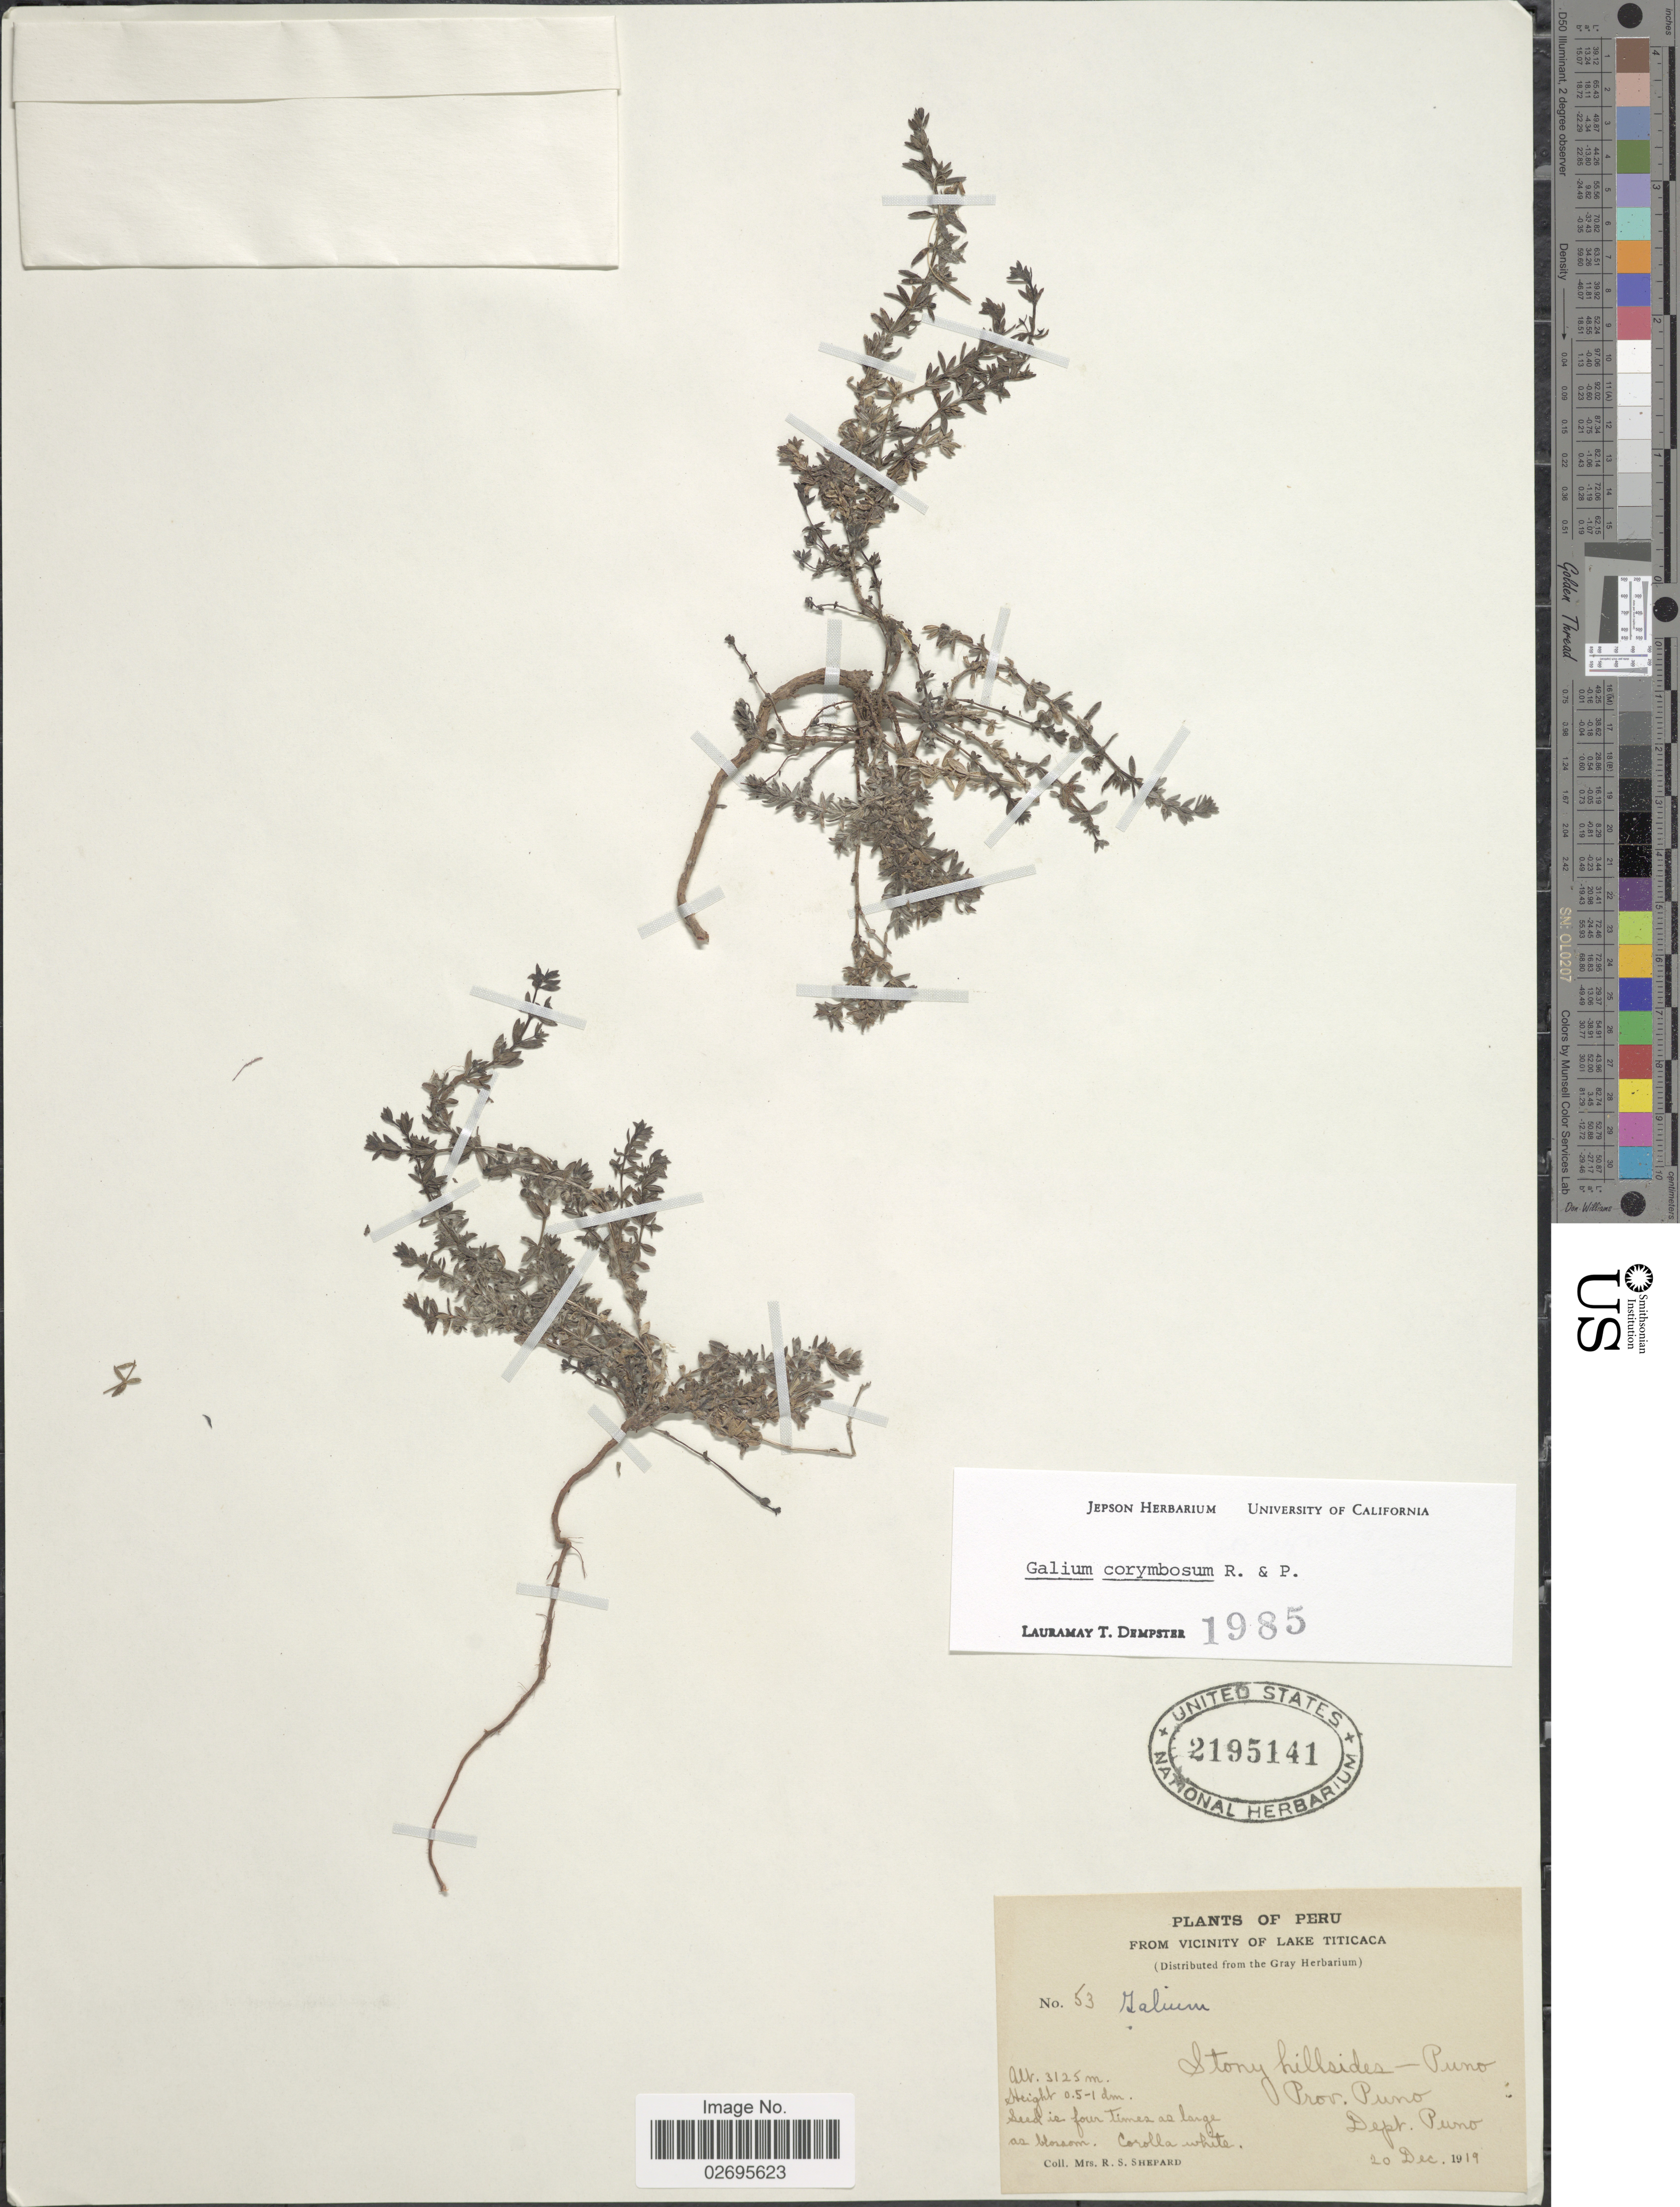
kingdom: Plantae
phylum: Tracheophyta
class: Magnoliopsida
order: Gentianales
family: Rubiaceae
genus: Galium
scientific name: Galium corymbosum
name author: Ruiz & Pav.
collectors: R. Shepard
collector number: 53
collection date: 1919-12-20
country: Peru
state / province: Puno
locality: From Vicinity of Lake Titicaca, Stony hillsides - Puno, Dept. Puno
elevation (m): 3125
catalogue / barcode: US 2195141